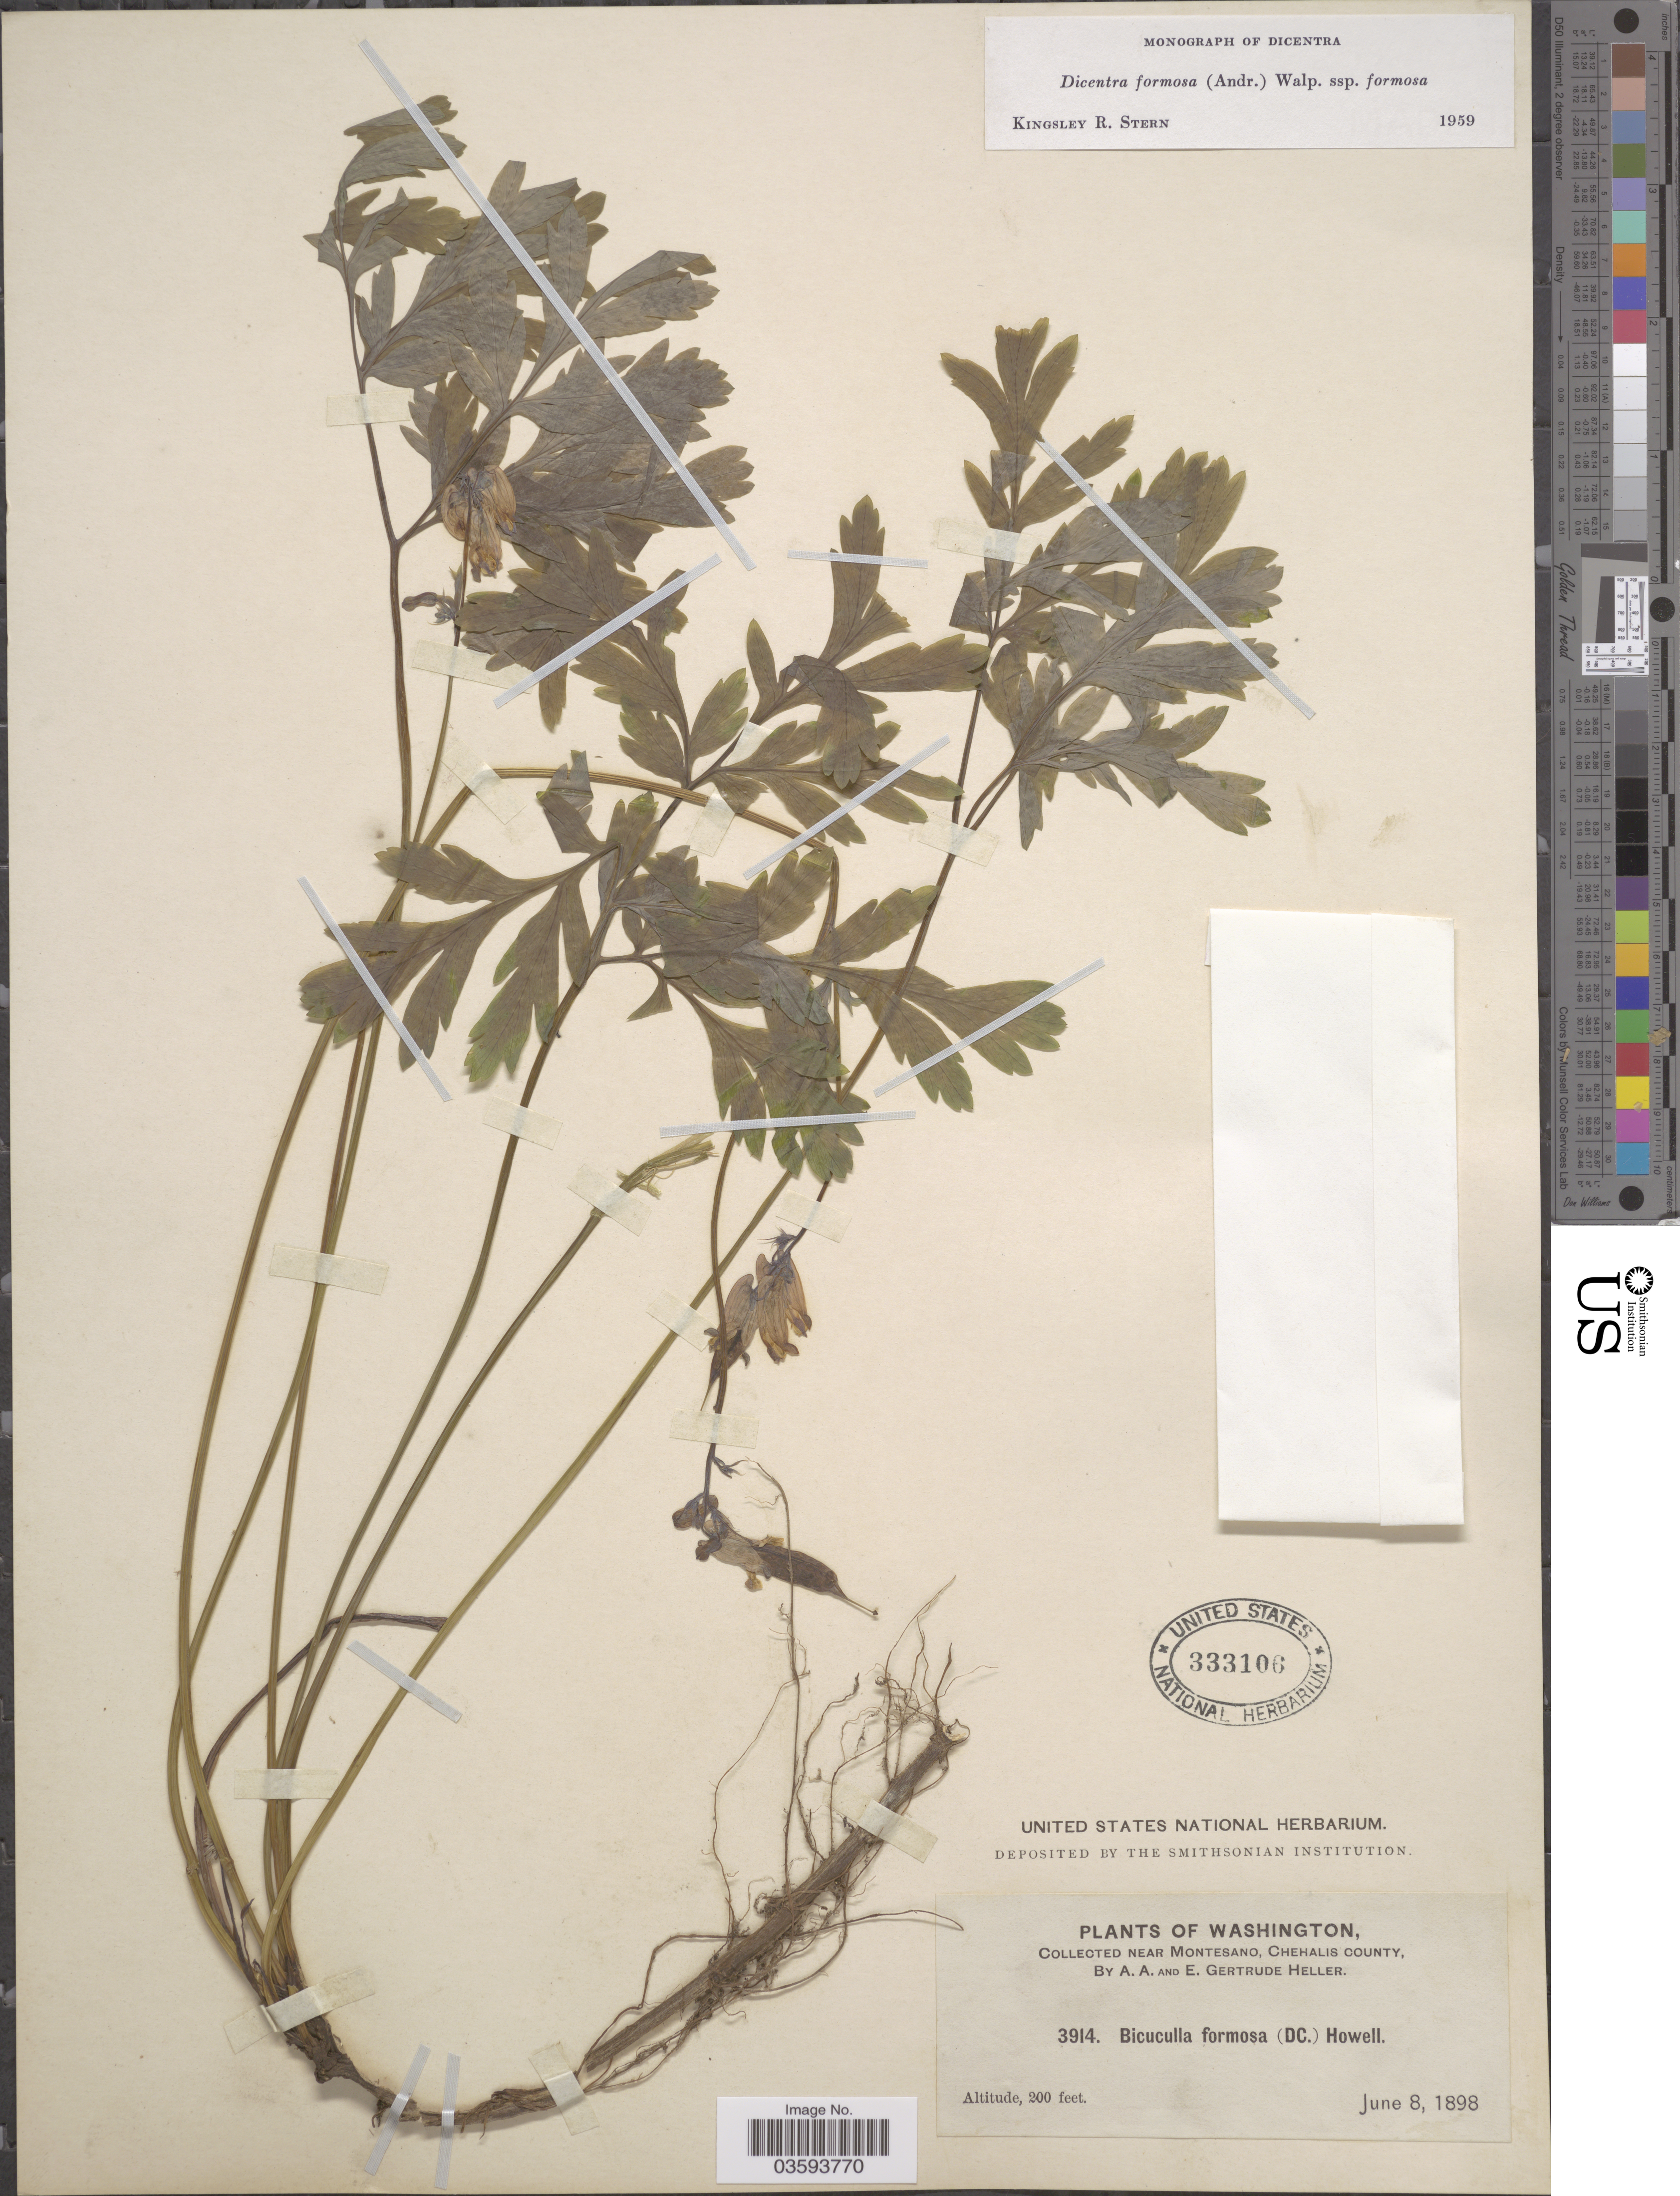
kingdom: Plantae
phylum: Tracheophyta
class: Magnoliopsida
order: Ranunculales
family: Papaveraceae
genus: Dicentra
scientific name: Dicentra formosa subsp. formosa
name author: (Haw.) Walp.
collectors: A. A. Heller & E. G. Heller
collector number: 3914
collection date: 1898-06-08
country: United States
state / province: Washington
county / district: Grays Harbor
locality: Near Montesano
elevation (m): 61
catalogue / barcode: US 333106